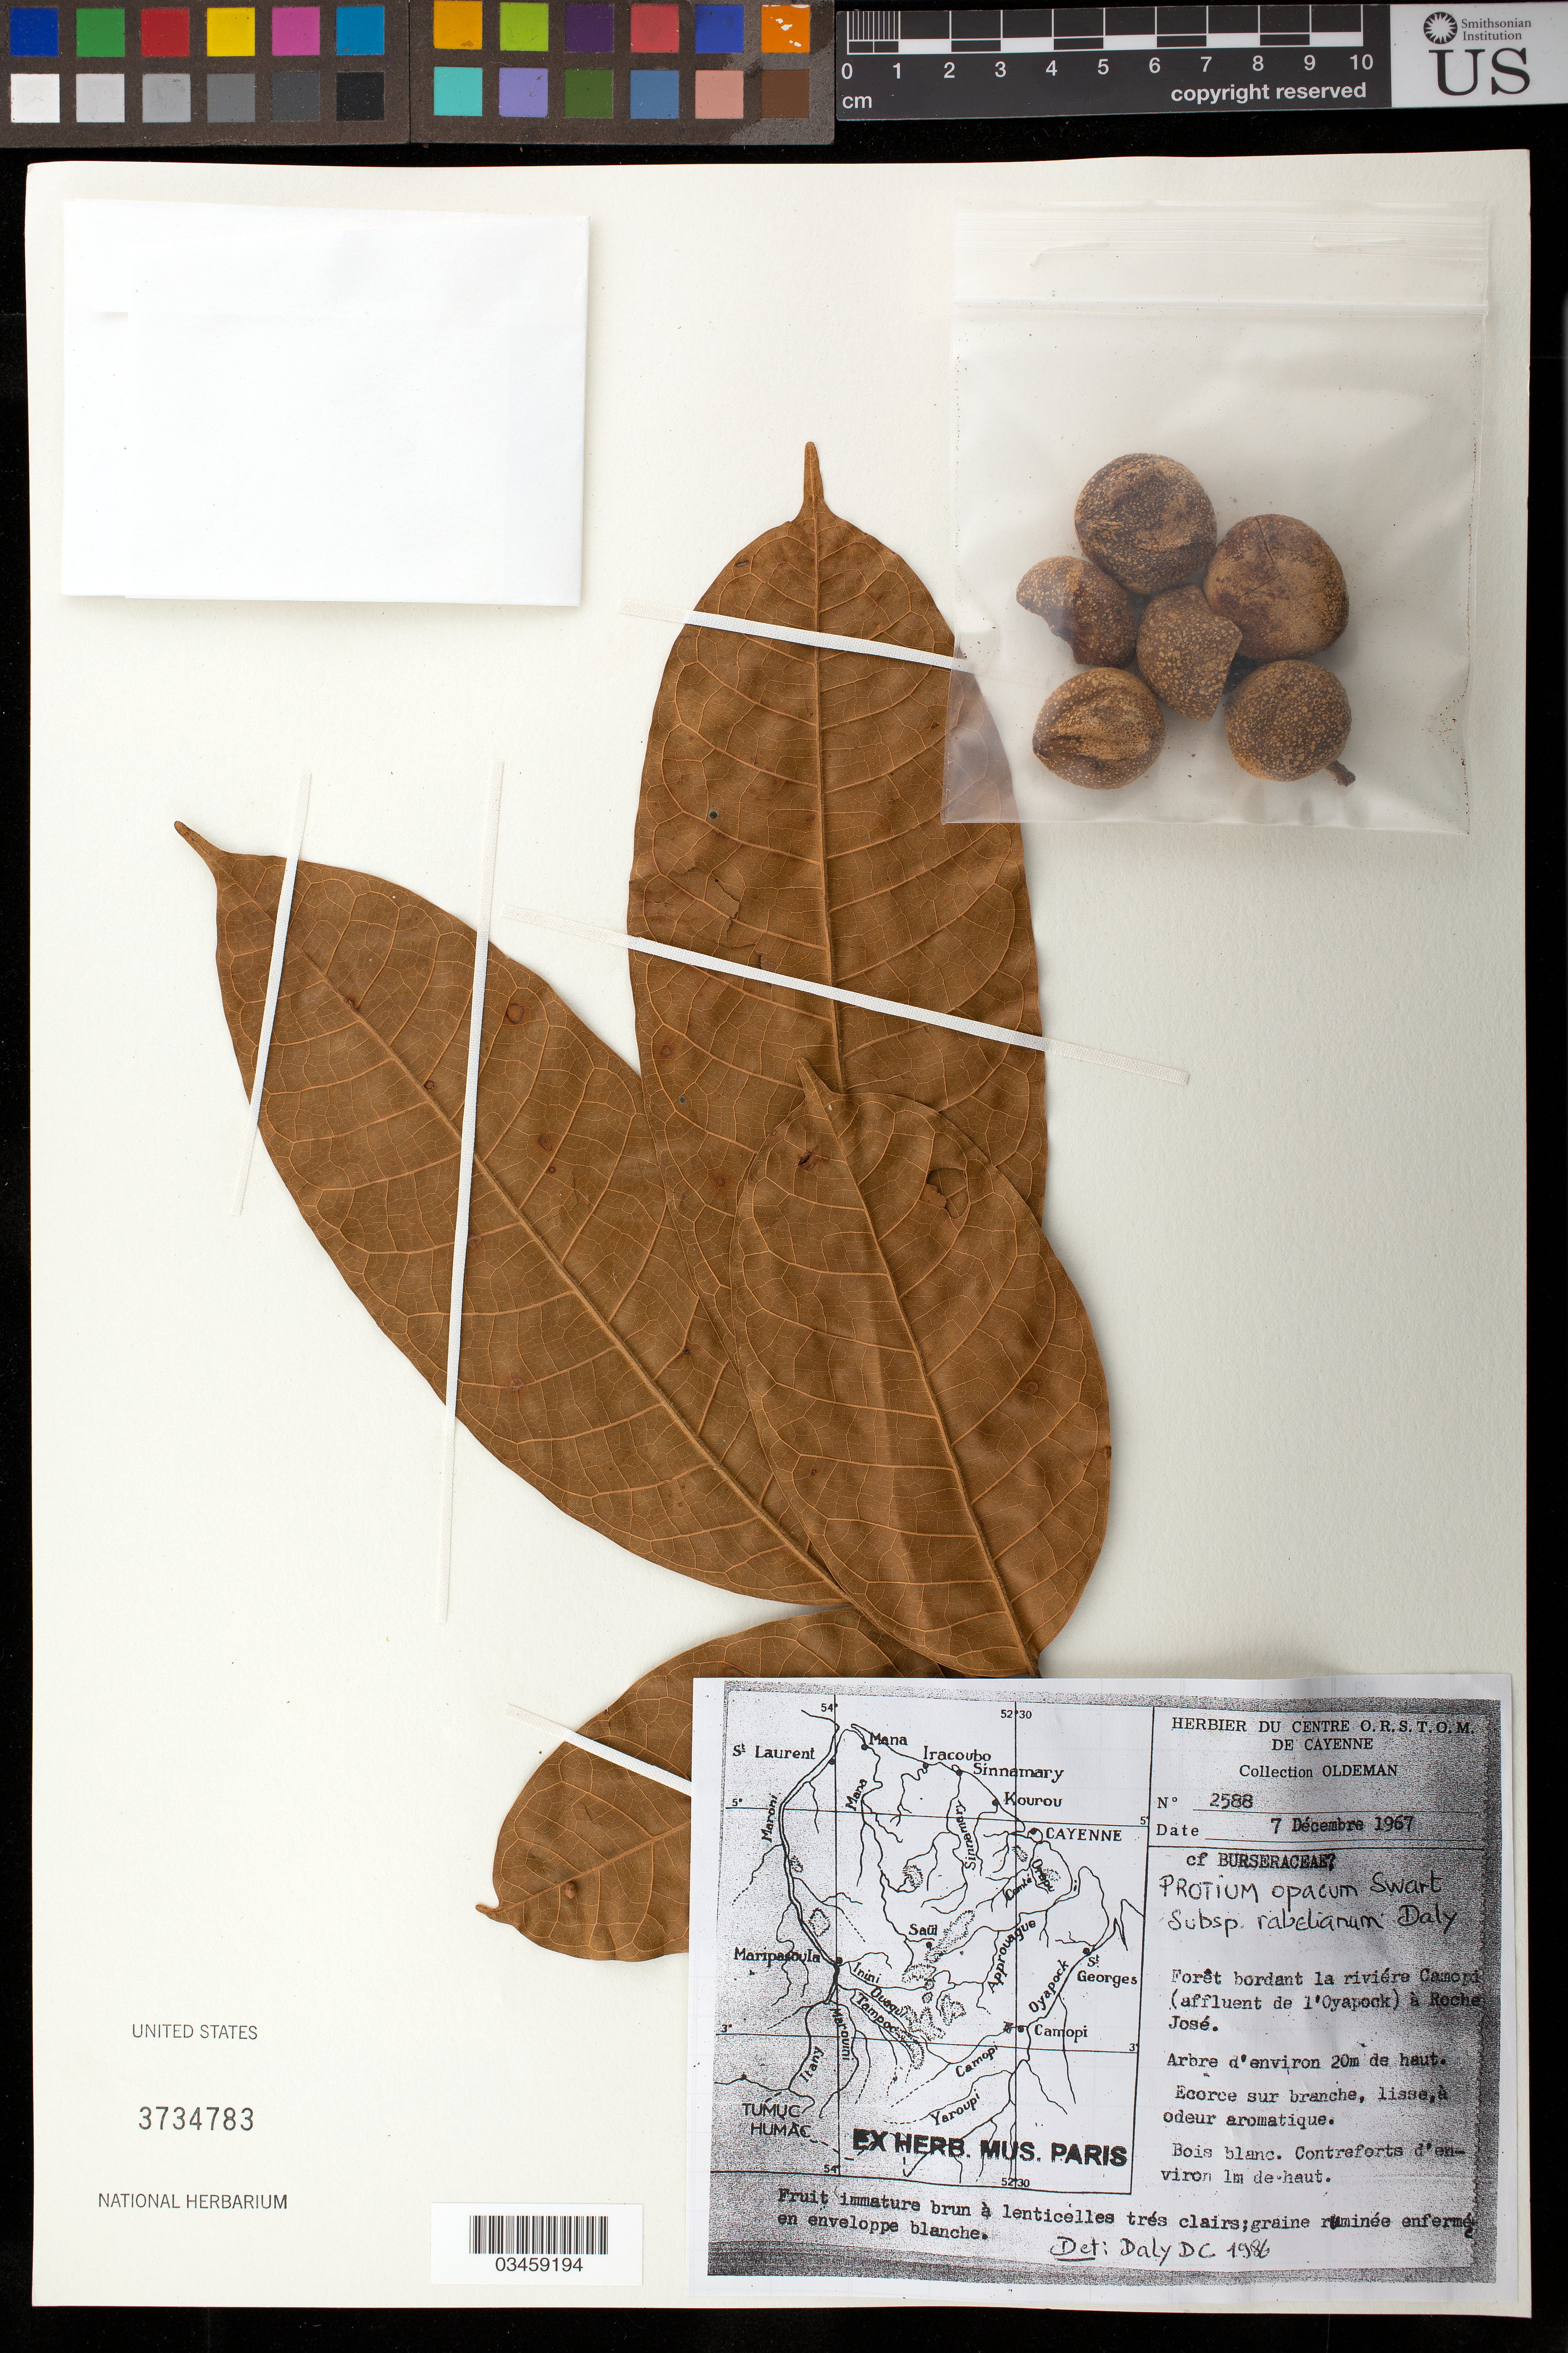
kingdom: Plantae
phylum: Tracheophyta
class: Magnoliopsida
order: Sapindales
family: Burseraceae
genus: Protium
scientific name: Protium opacum subsp. rabelianum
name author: Daly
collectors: R. Oldeman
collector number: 2588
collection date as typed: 07 Dec 1967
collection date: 1967-12-07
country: French Guiana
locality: Camopi River at Roche Jose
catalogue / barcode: US 3734783